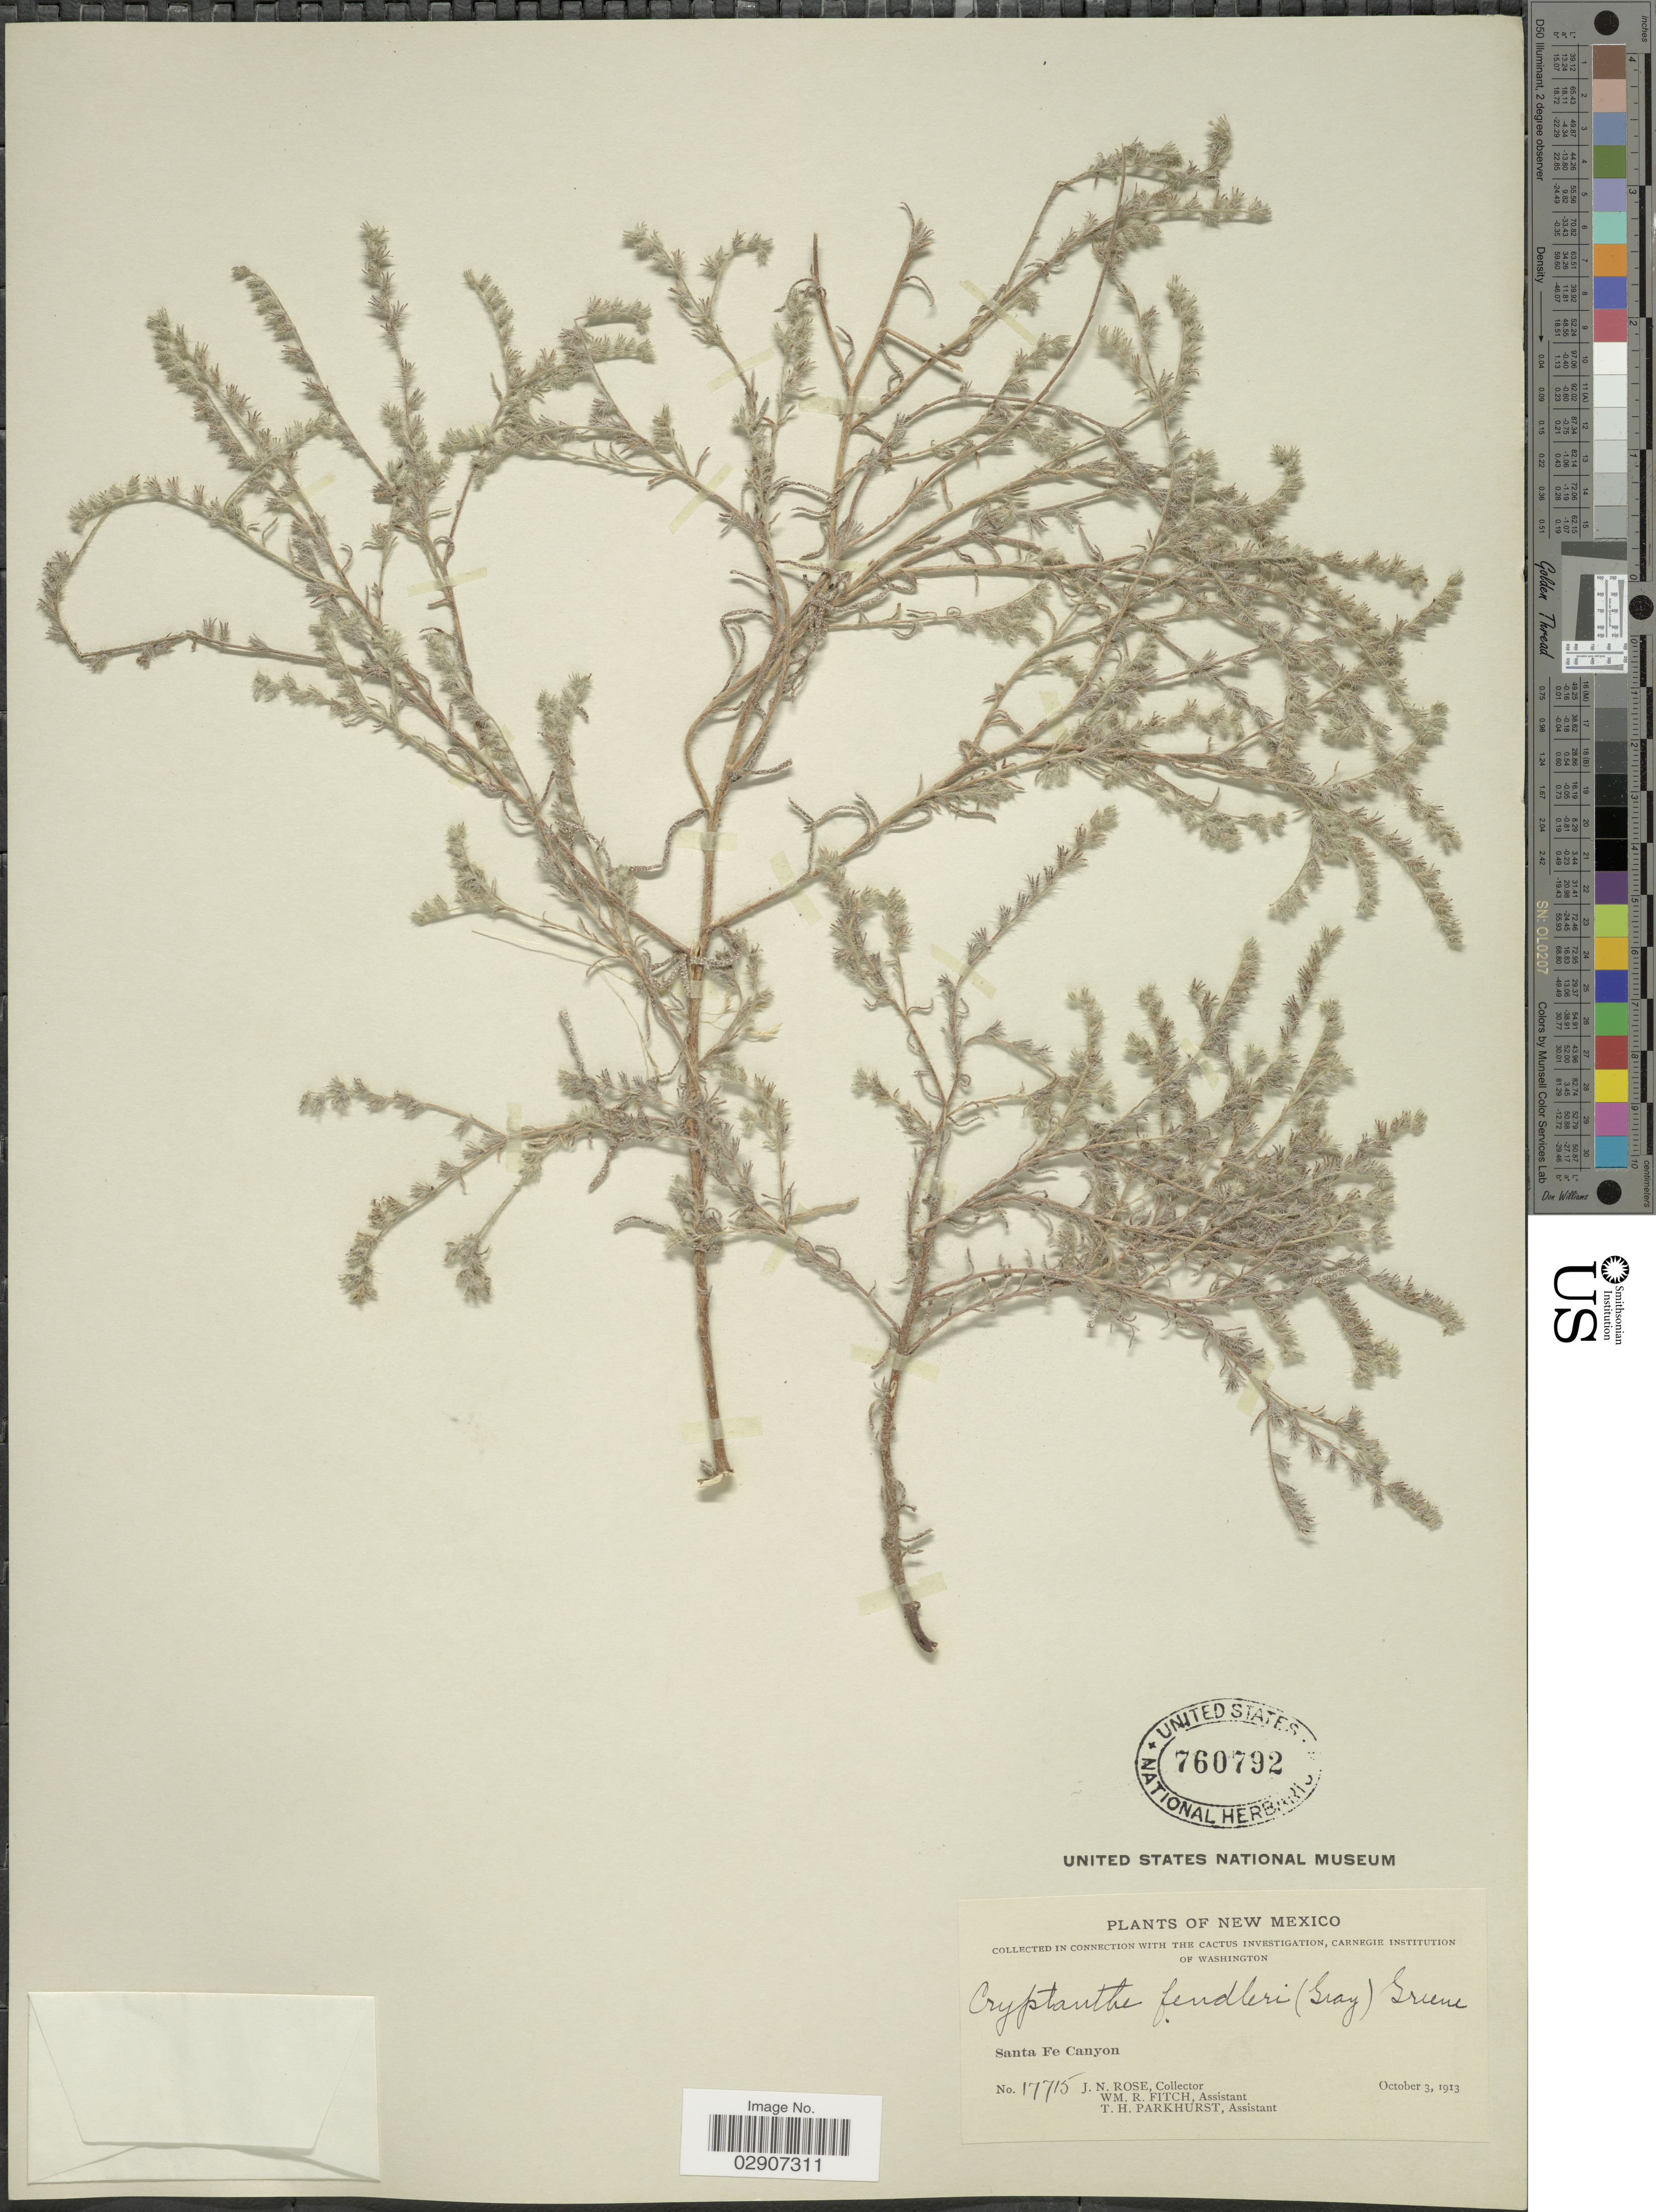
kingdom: Plantae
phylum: Tracheophyta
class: Magnoliopsida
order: Boraginales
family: Boraginaceae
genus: Cryptantha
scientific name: Cryptantha fendleri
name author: (A. Gray) Greene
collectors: J. N. Rose, W. R. Fitch & T. Parkhurst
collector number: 17715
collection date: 1913-10-03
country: United States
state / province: New Mexico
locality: Santa Fe Canyon.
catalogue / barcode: US 760792